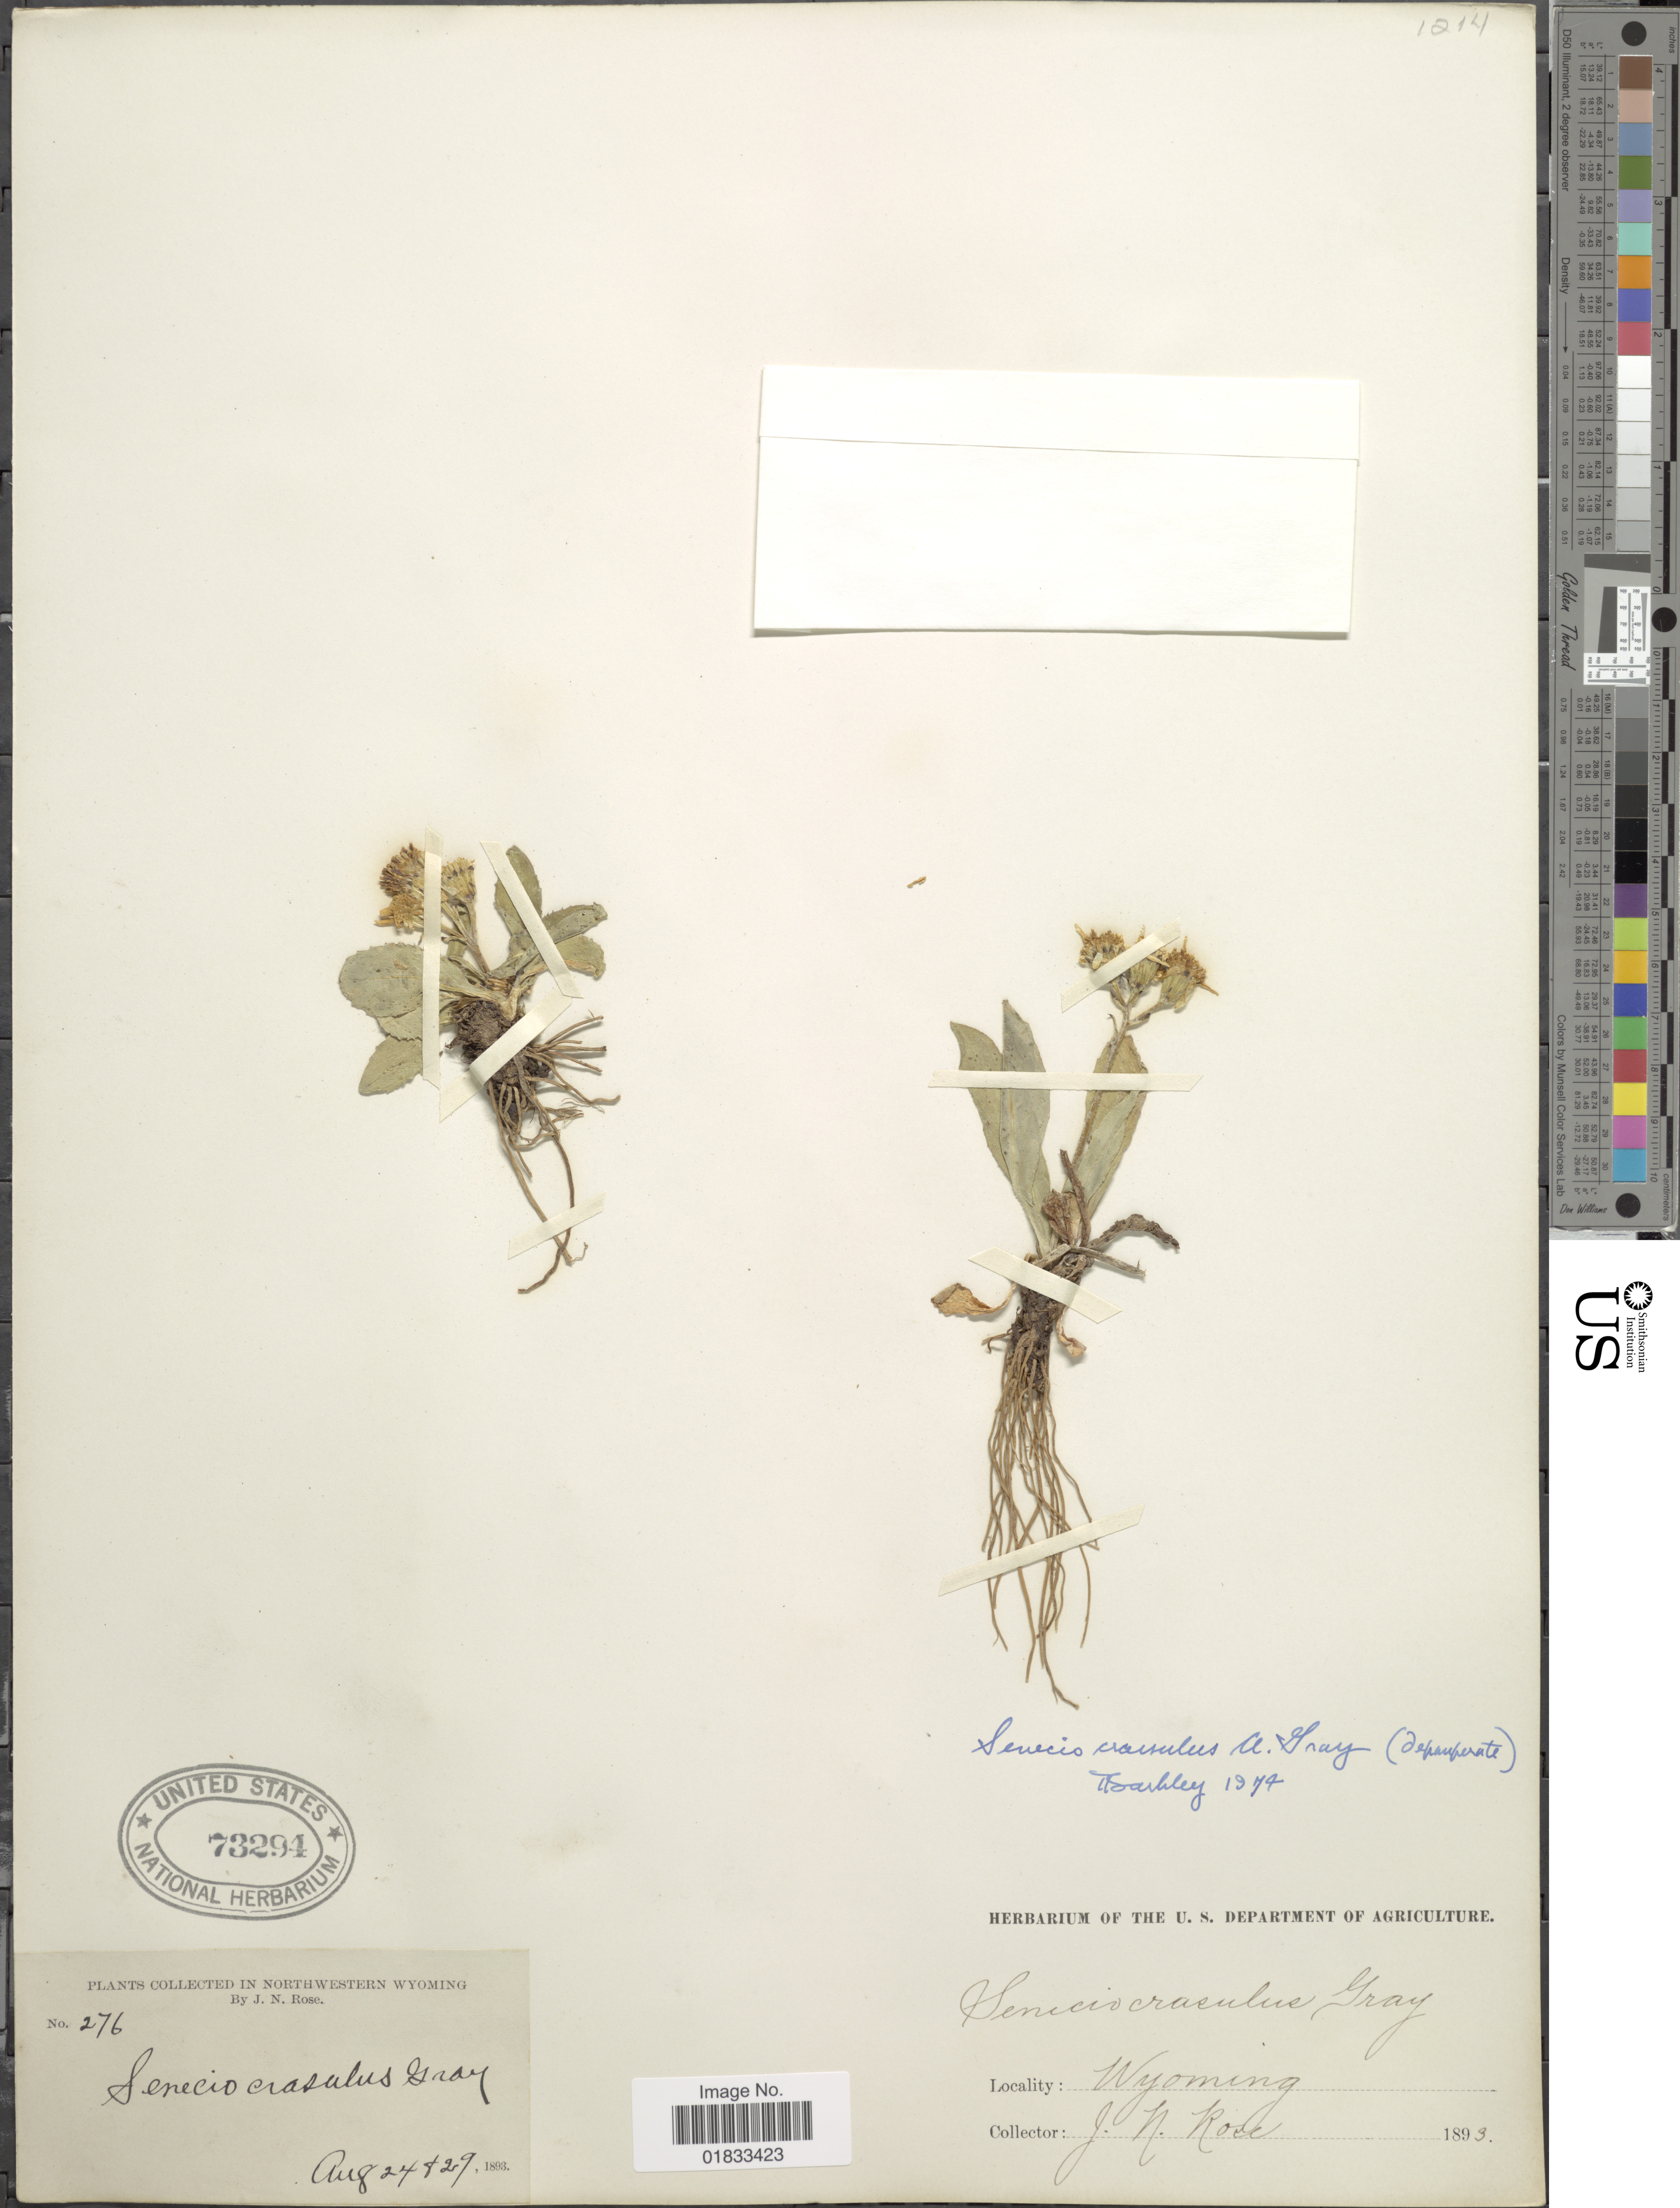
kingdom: Plantae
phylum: Tracheophyta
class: Magnoliopsida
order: Asterales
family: Asteraceae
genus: Senecio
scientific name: Senecio crassulus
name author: A. Gray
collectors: J. N. Rose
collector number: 276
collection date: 1893-08-24/1893-08-29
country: United States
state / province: Wyoming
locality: Northwestern Wyoming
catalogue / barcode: US 73294